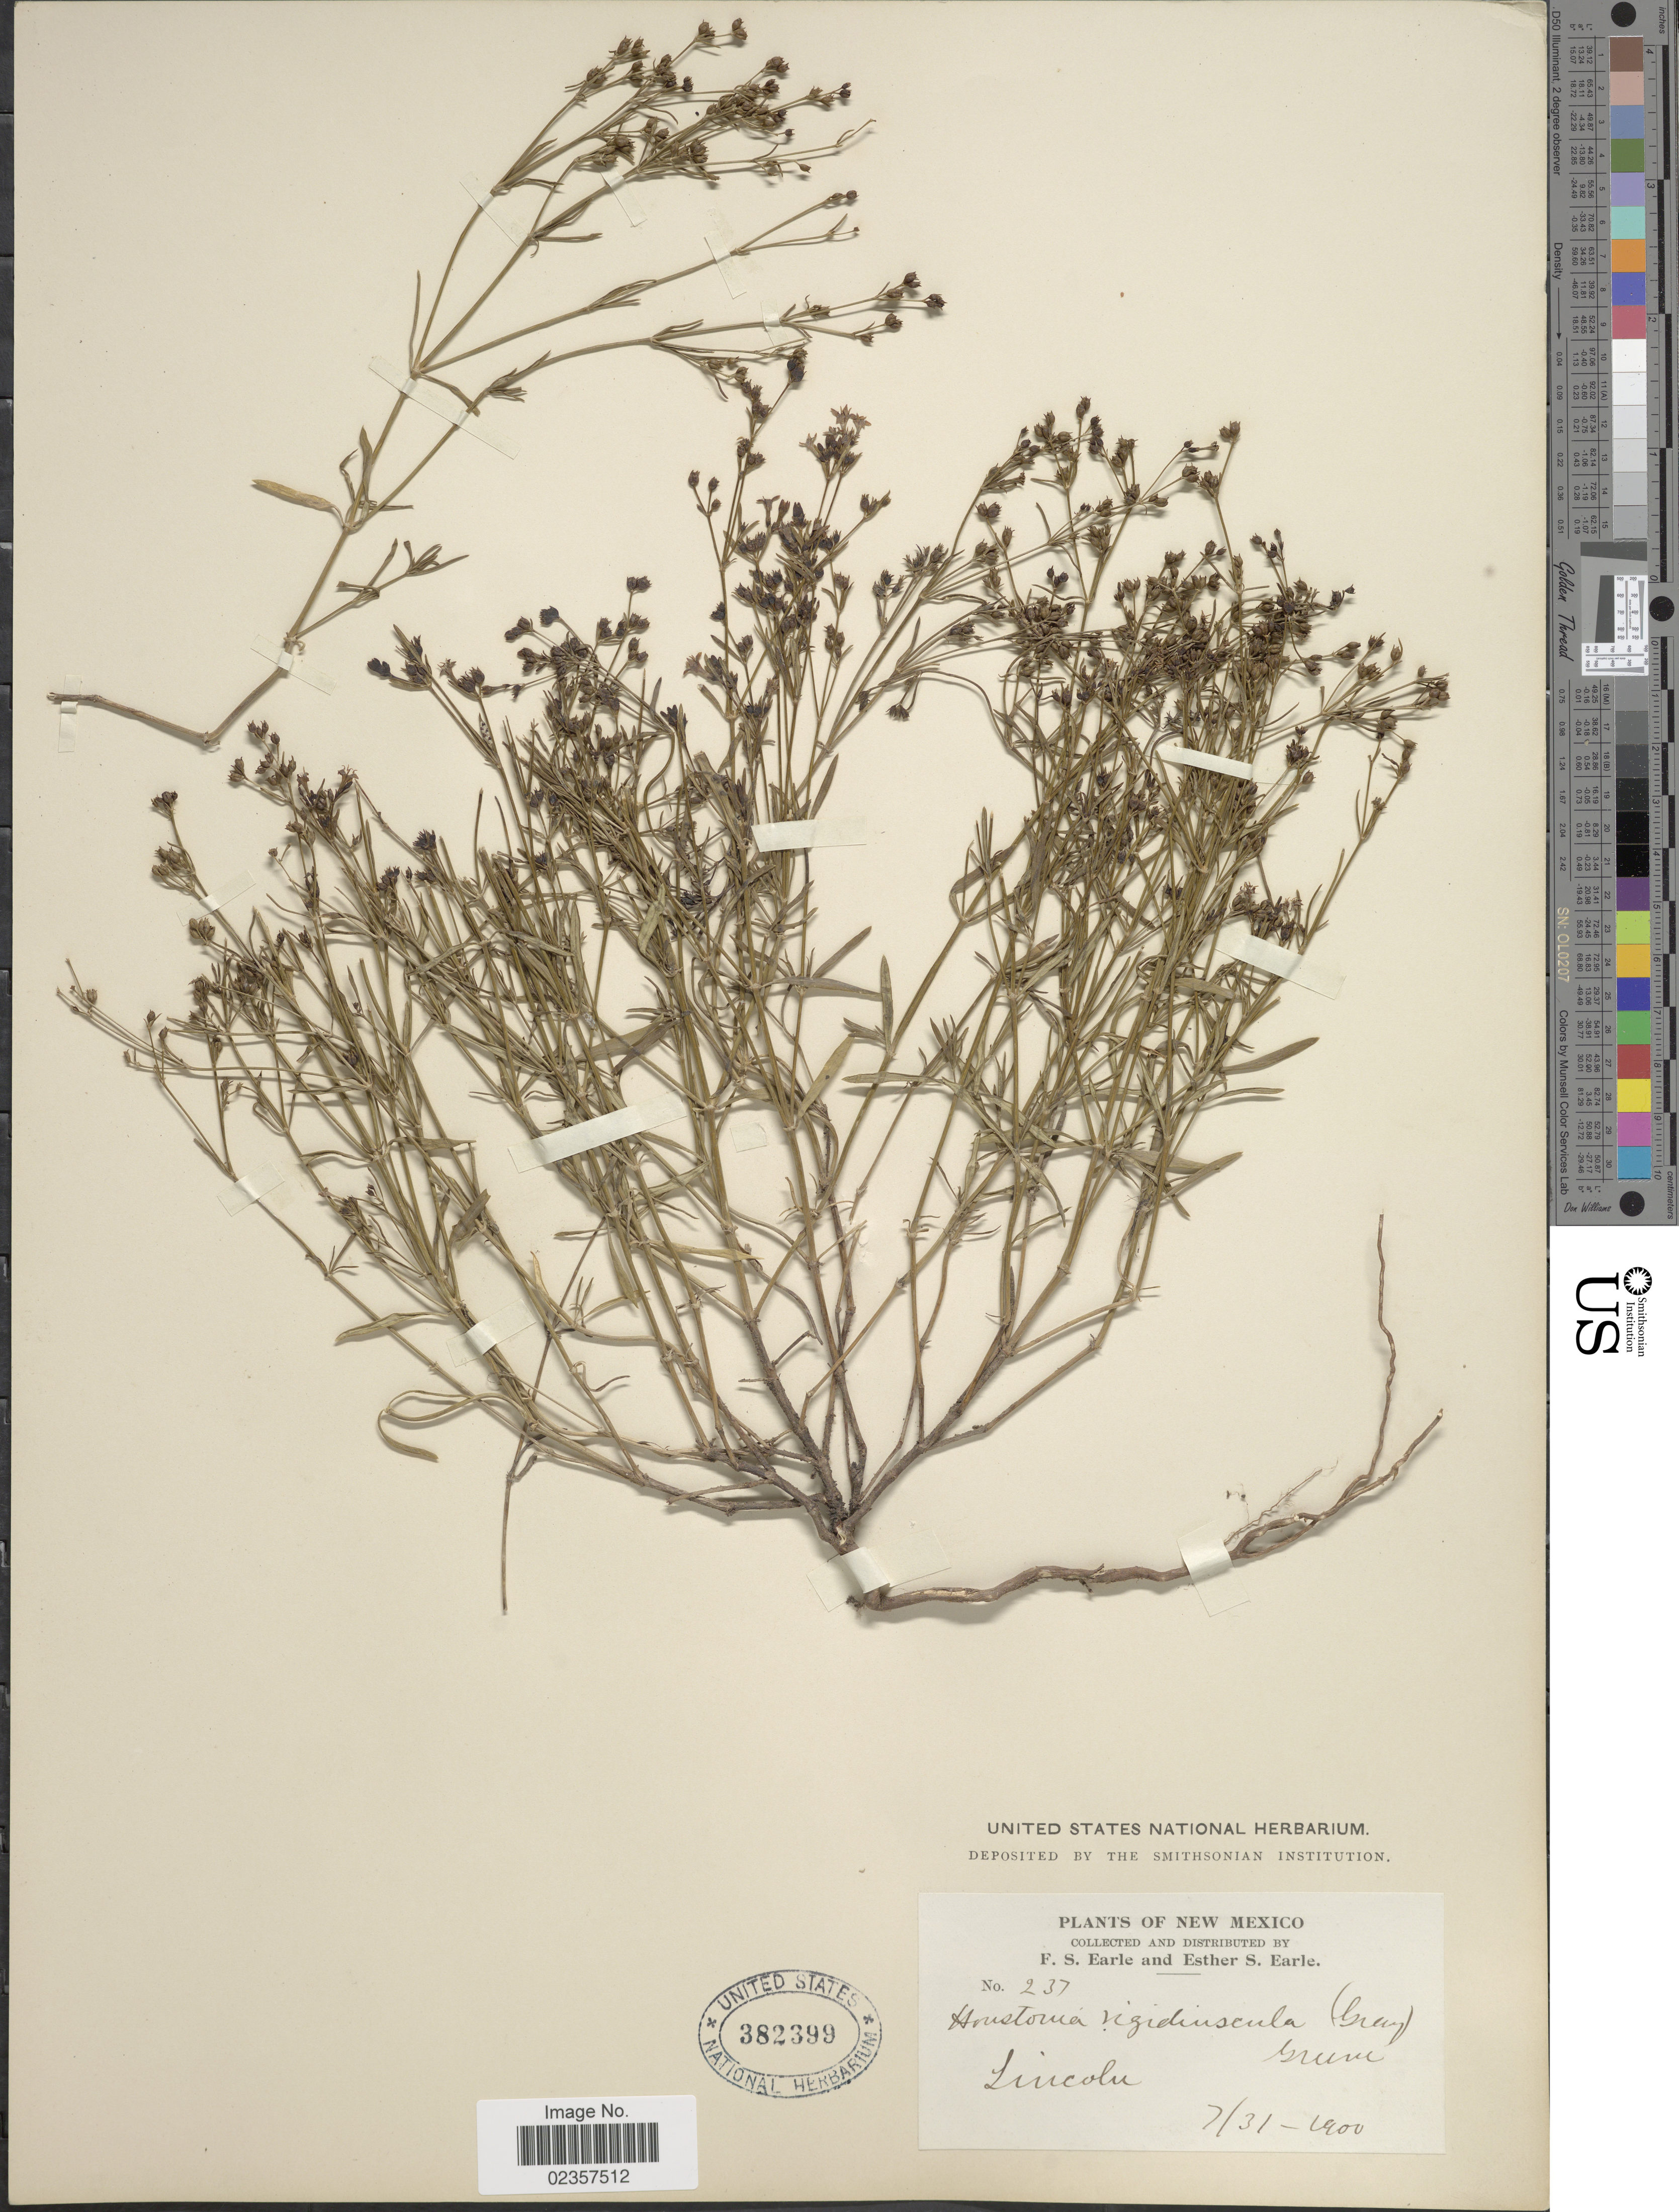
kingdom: Plantae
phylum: Tracheophyta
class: Magnoliopsida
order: Gentianales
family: Rubiaceae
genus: Houstonia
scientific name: Houstonia nigricans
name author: (Lam.) Fernald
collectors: F. S. Earle & E. S. Earle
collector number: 237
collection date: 1900-07-31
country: United States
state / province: New Mexico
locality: Lincoln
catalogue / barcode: US 382399